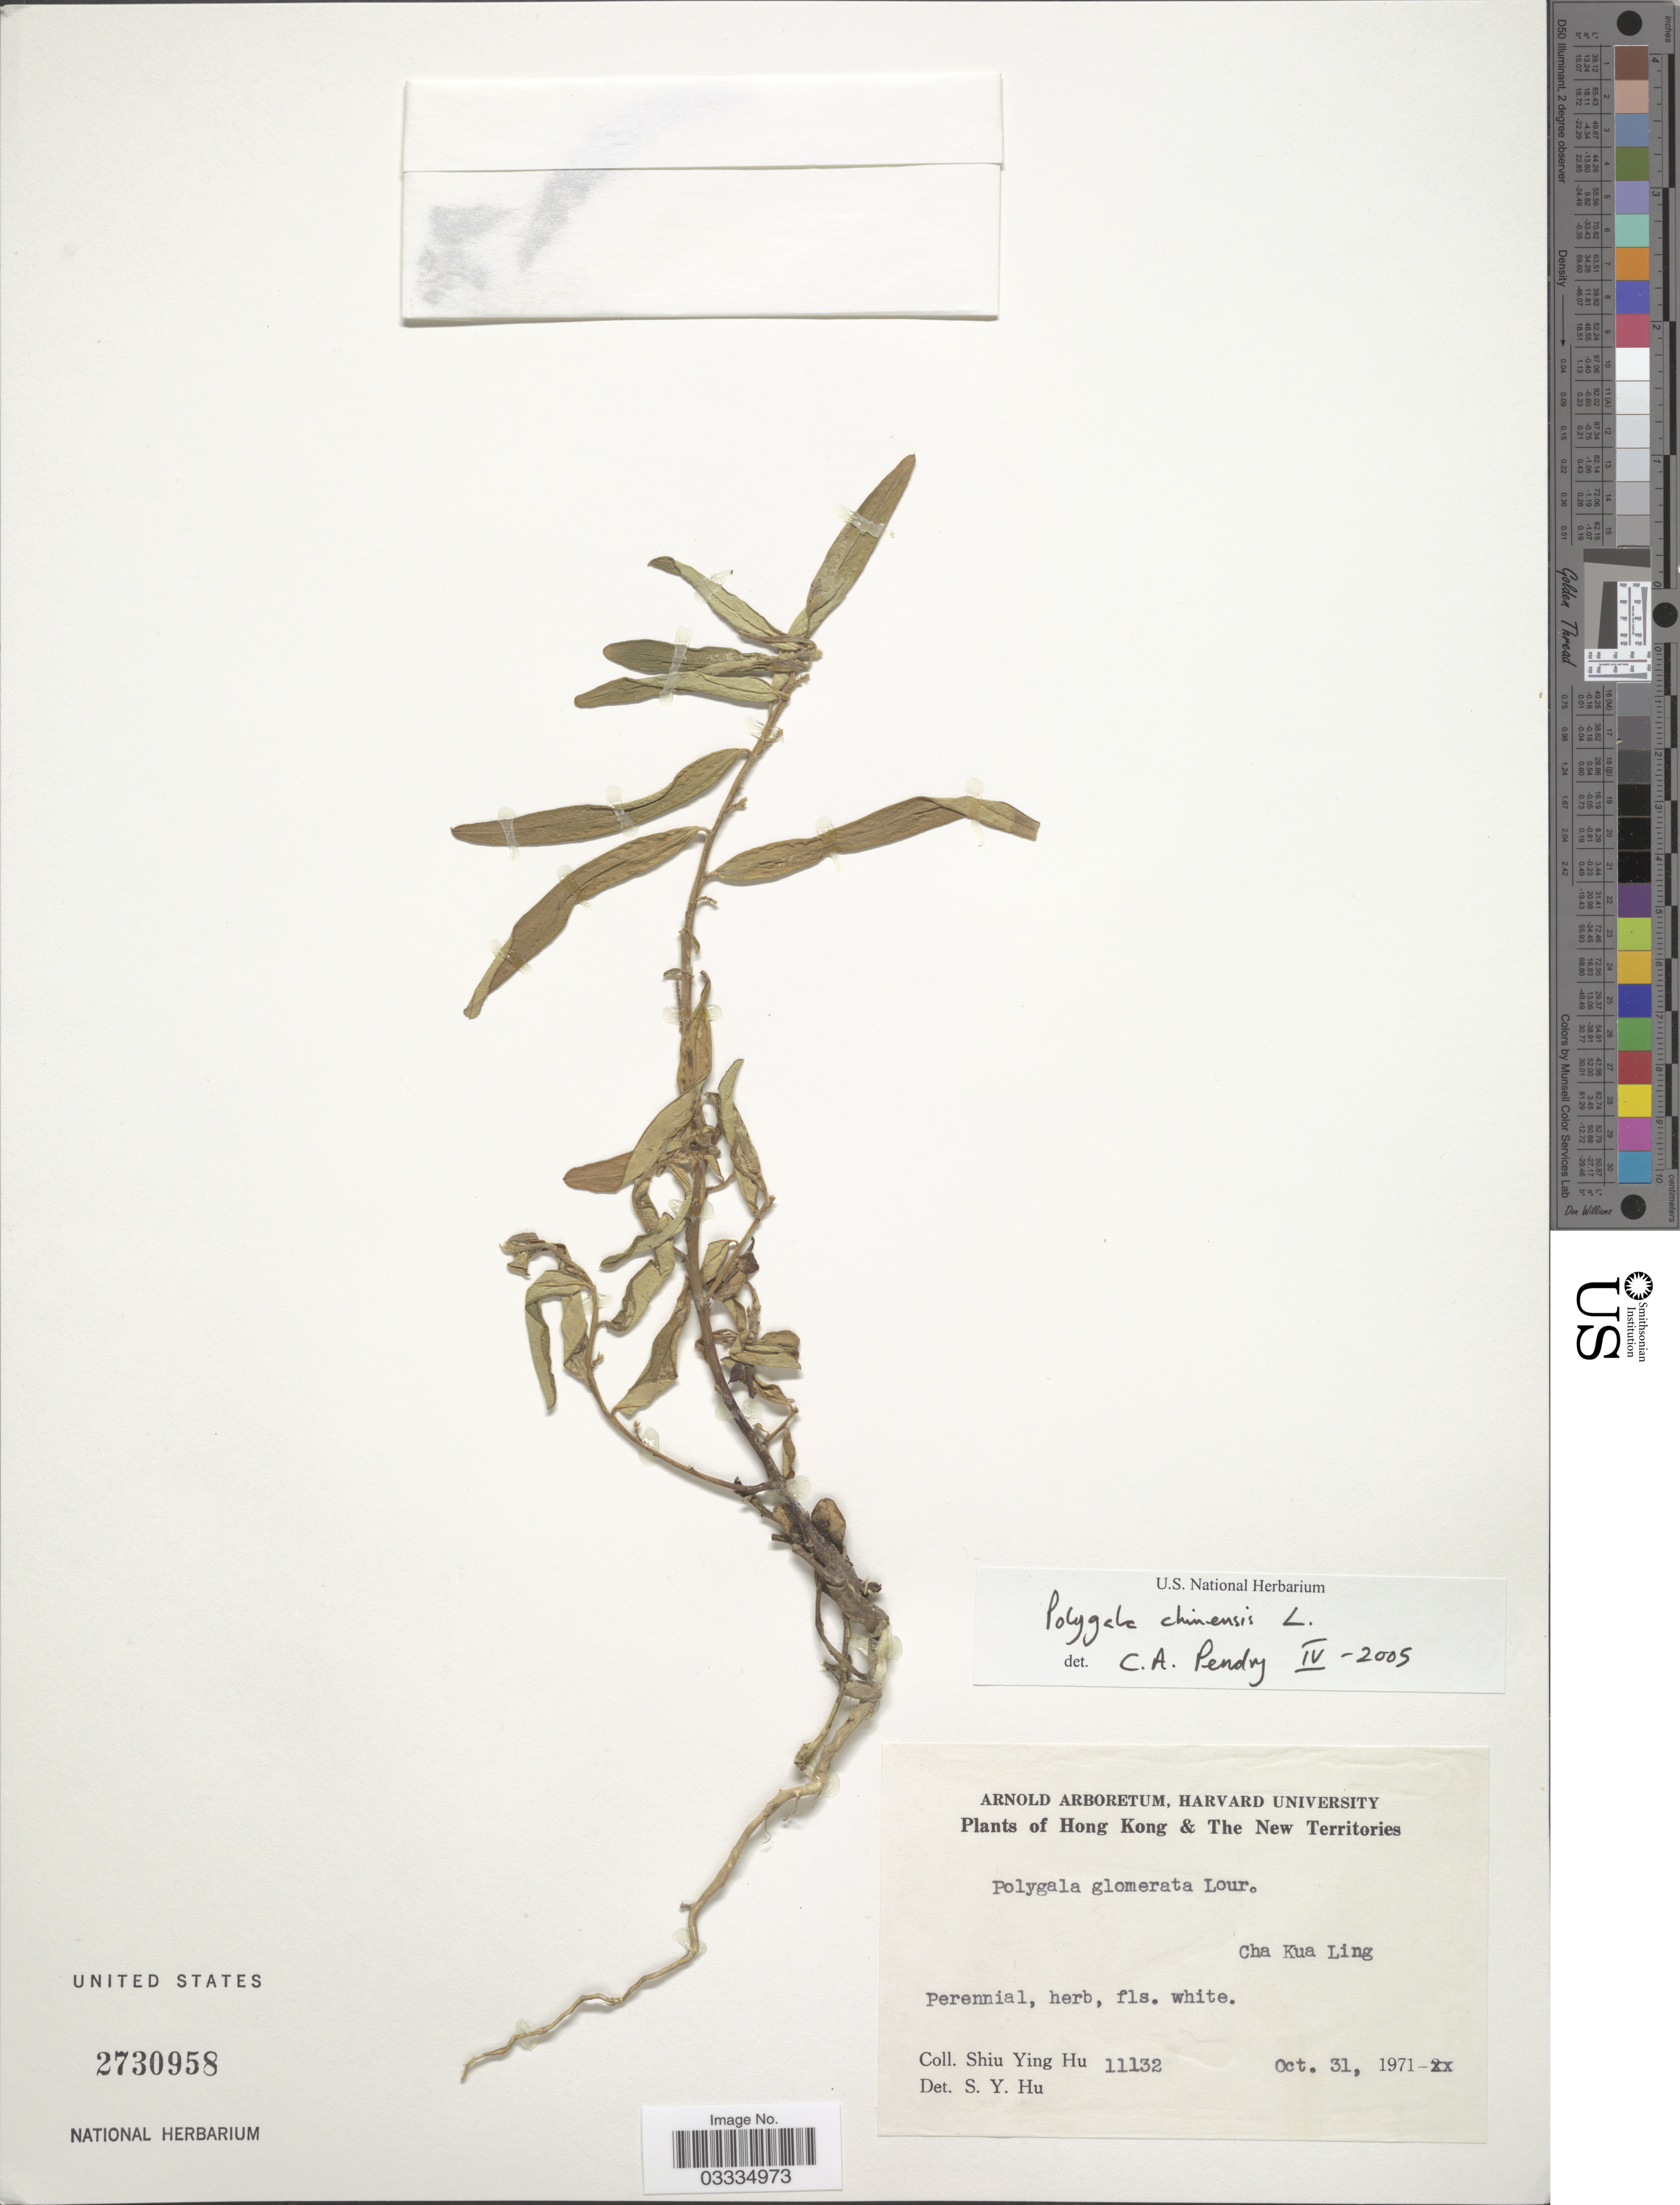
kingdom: Plantae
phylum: Tracheophyta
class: Magnoliopsida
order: Fabales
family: Polygalaceae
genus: Polygala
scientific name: Polygala chinensis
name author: L.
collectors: S. Y. Hu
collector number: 11132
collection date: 1971-10-31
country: China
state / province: Hong Kong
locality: The New Territories. Cha Kua Ling.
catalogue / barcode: US 2730958